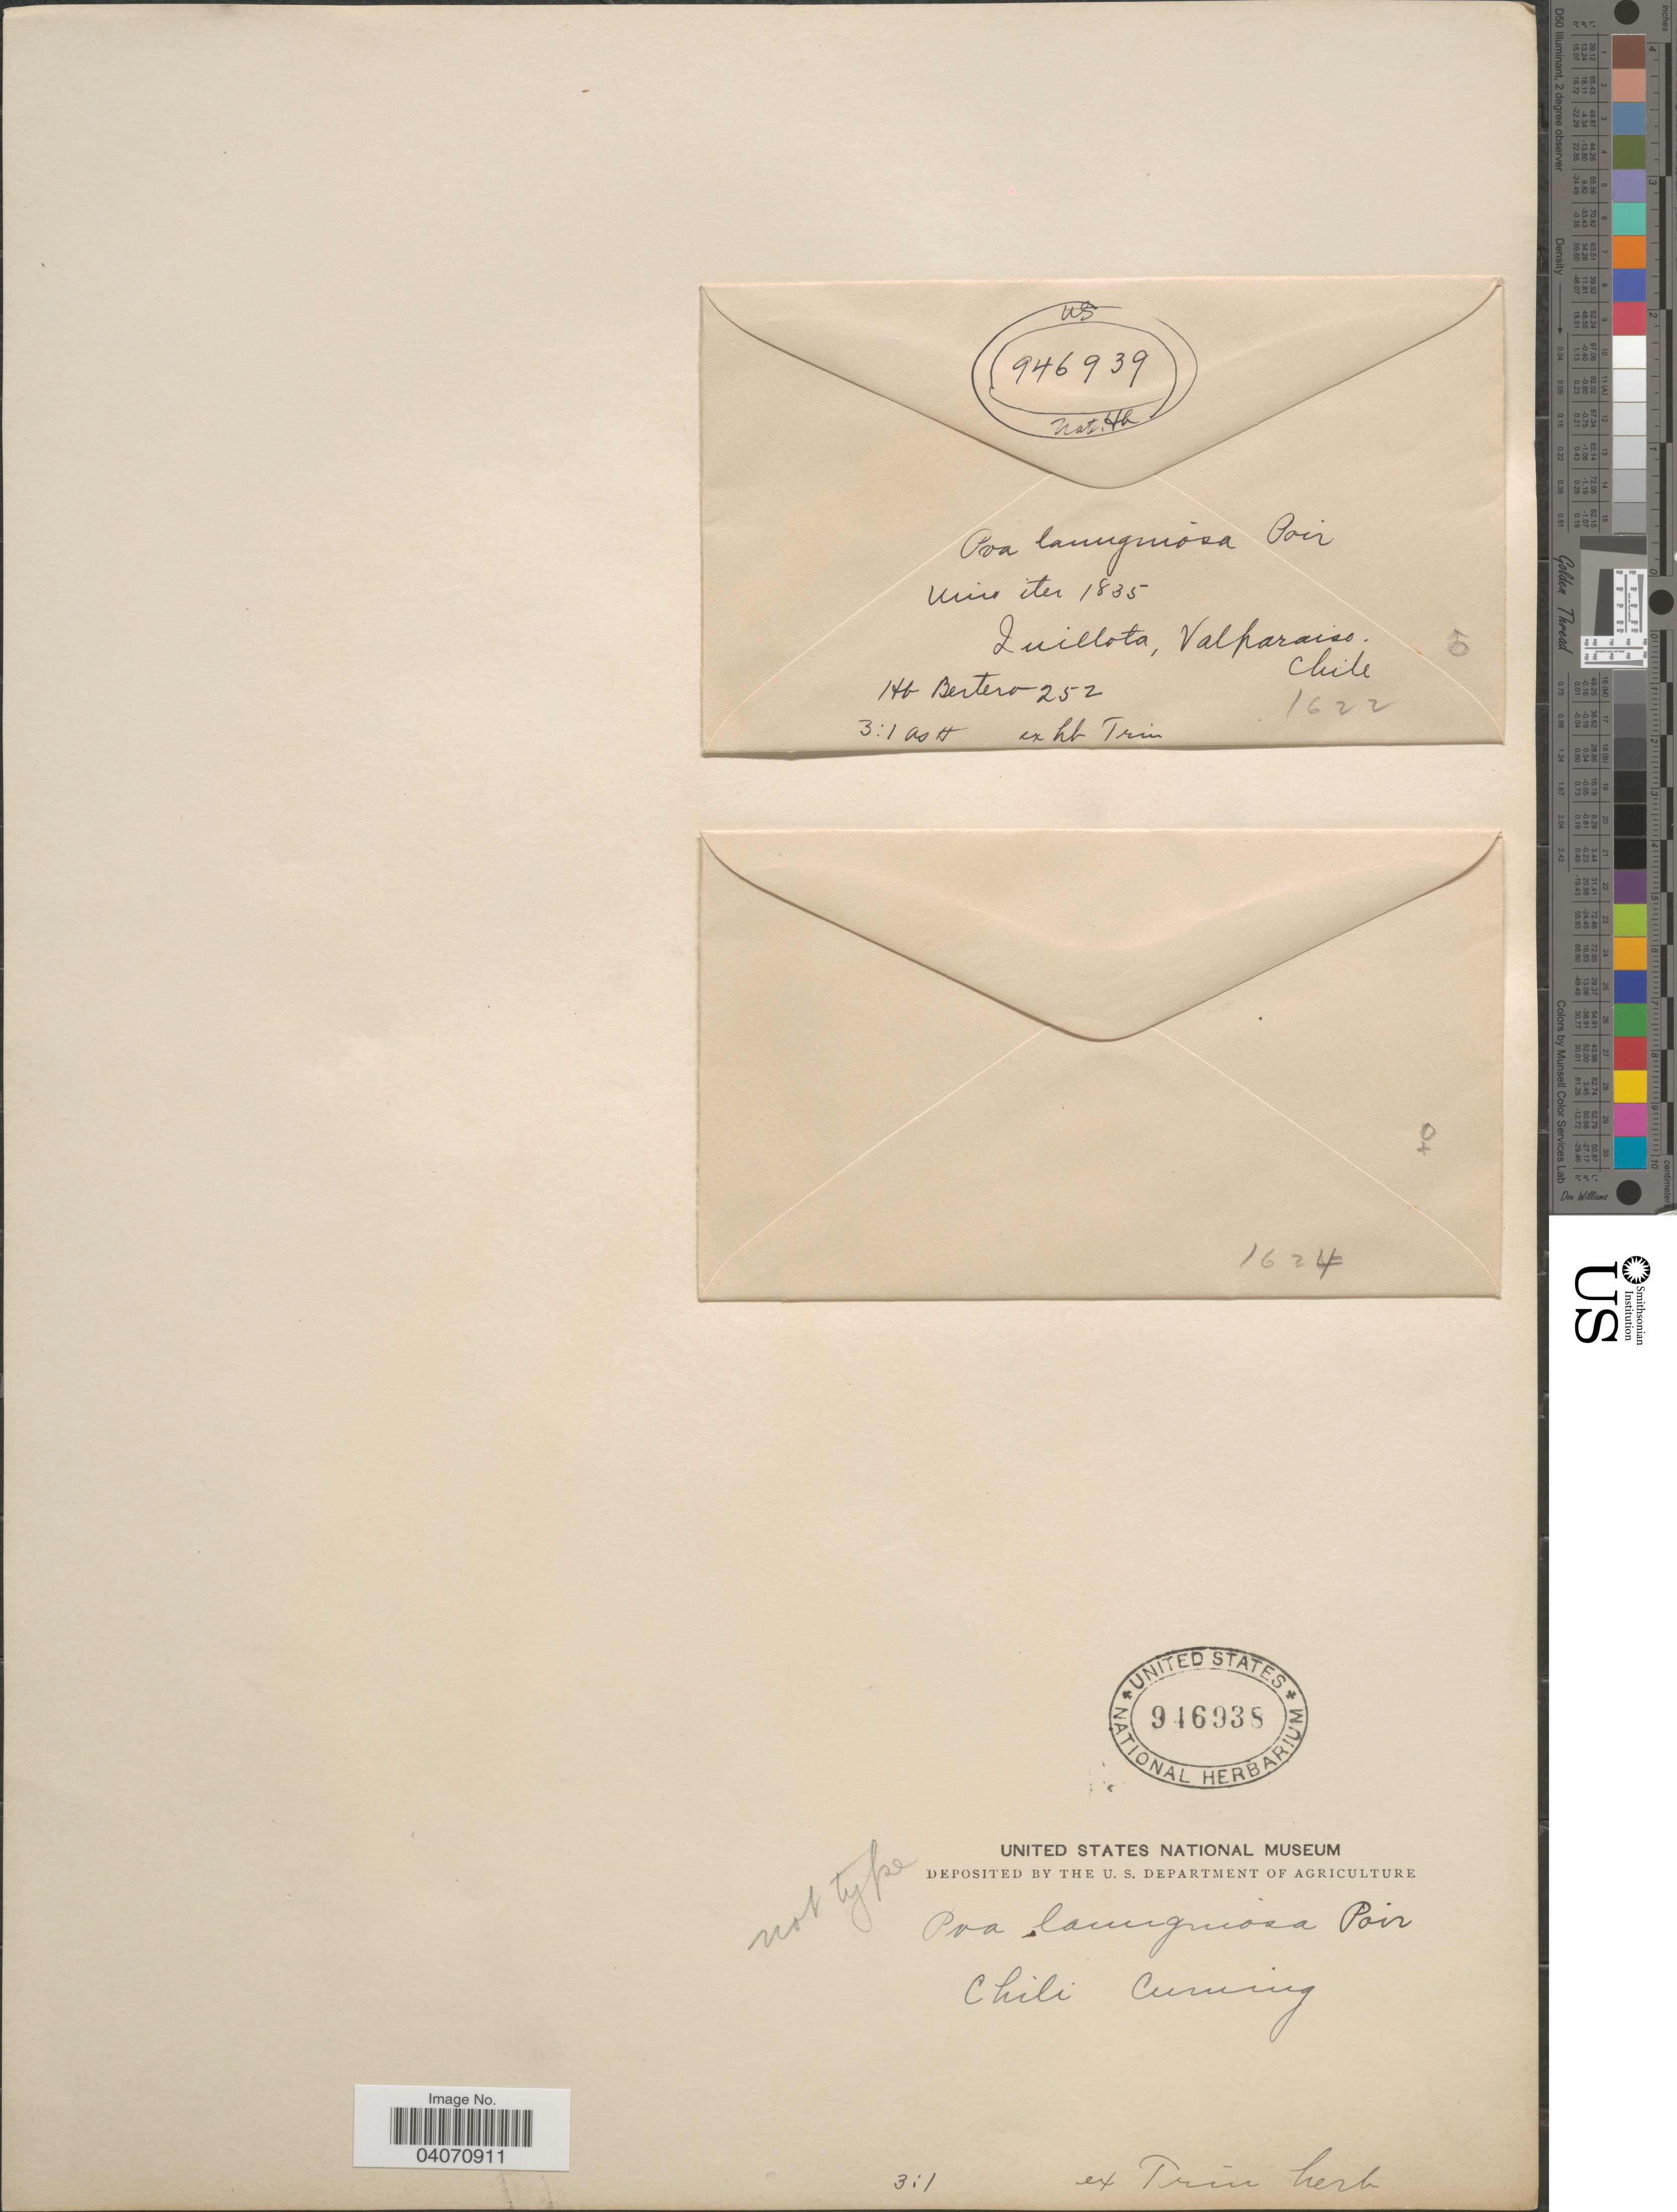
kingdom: Plantae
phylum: Tracheophyta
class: Liliopsida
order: Poales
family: Poaceae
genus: Poa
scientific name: Poa lanuginosa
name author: Poir.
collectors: -. Cuming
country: Chile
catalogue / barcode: US 946938